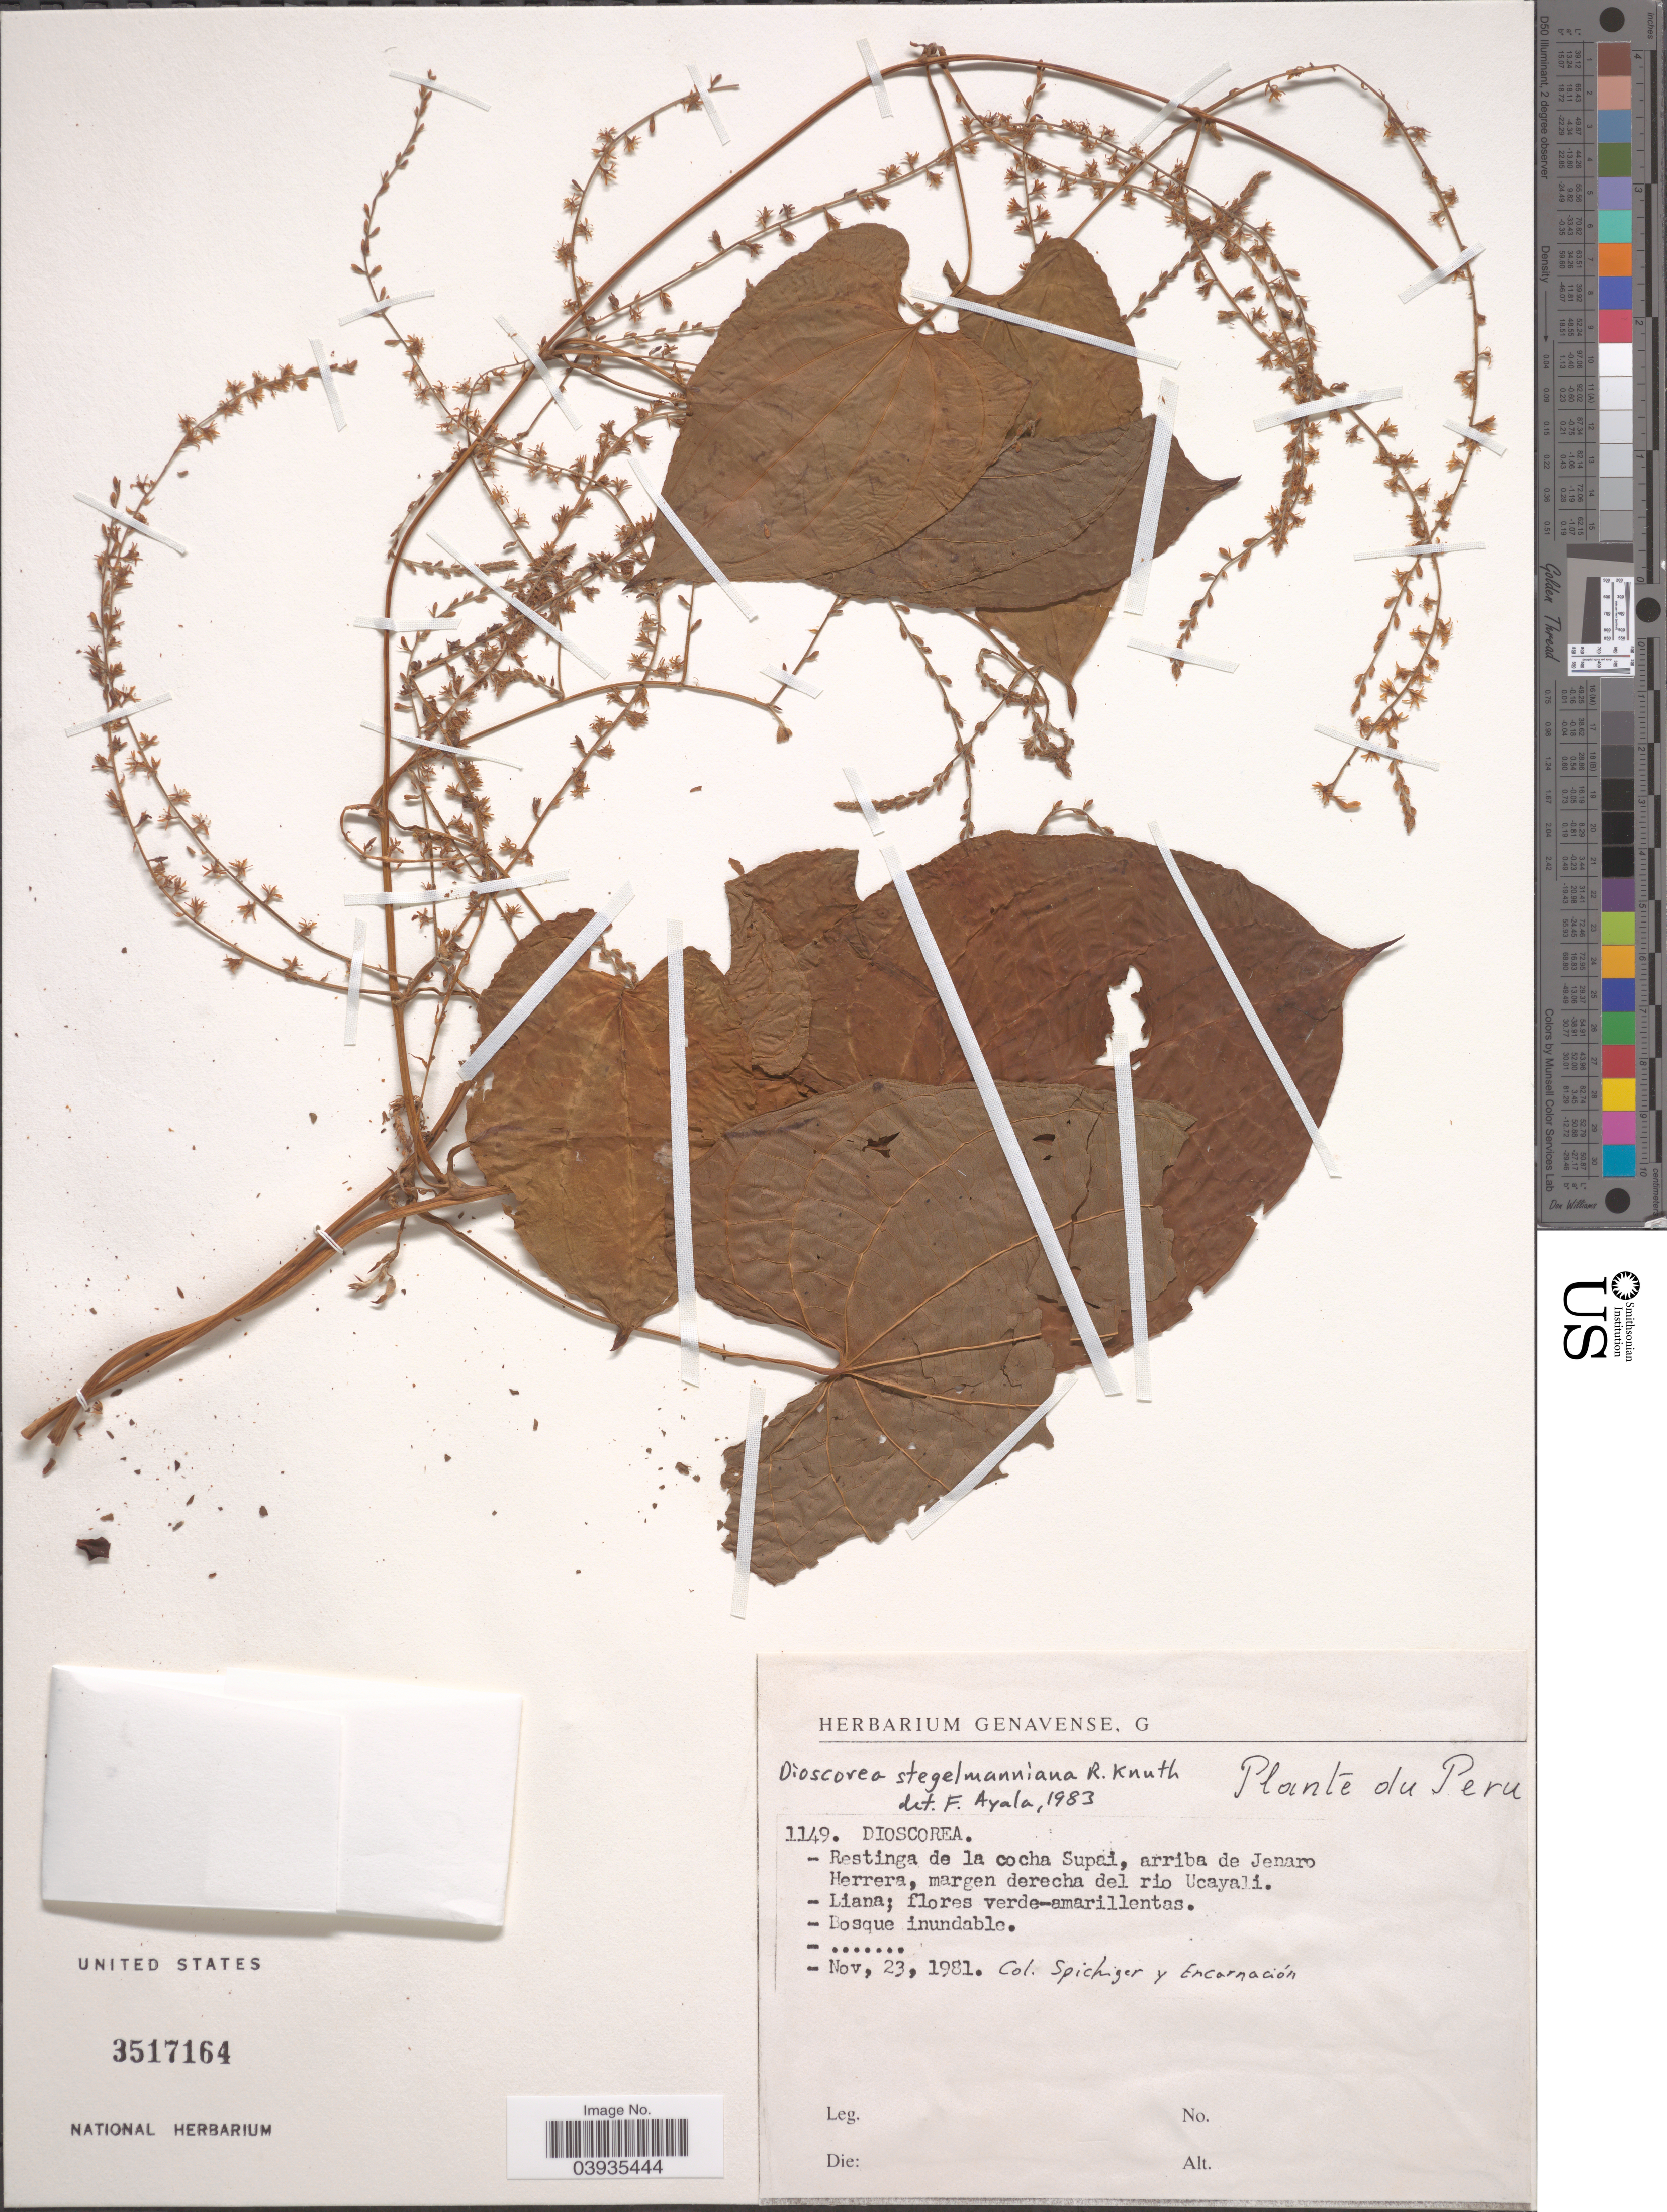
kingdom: Plantae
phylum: Tracheophyta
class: Liliopsida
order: Dioscoreales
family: Dioscoreaceae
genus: Dioscorea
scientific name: Dioscorea stegelmanniana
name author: R. Knuth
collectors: Spichiger & -- Encarnacion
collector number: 1149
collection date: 1981-11-23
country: Peru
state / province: Ucayali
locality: Restinga de la cocha Supai, arriba de Jenaro Herrera, margen derecha del rio Ucayali.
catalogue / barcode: US 3517164